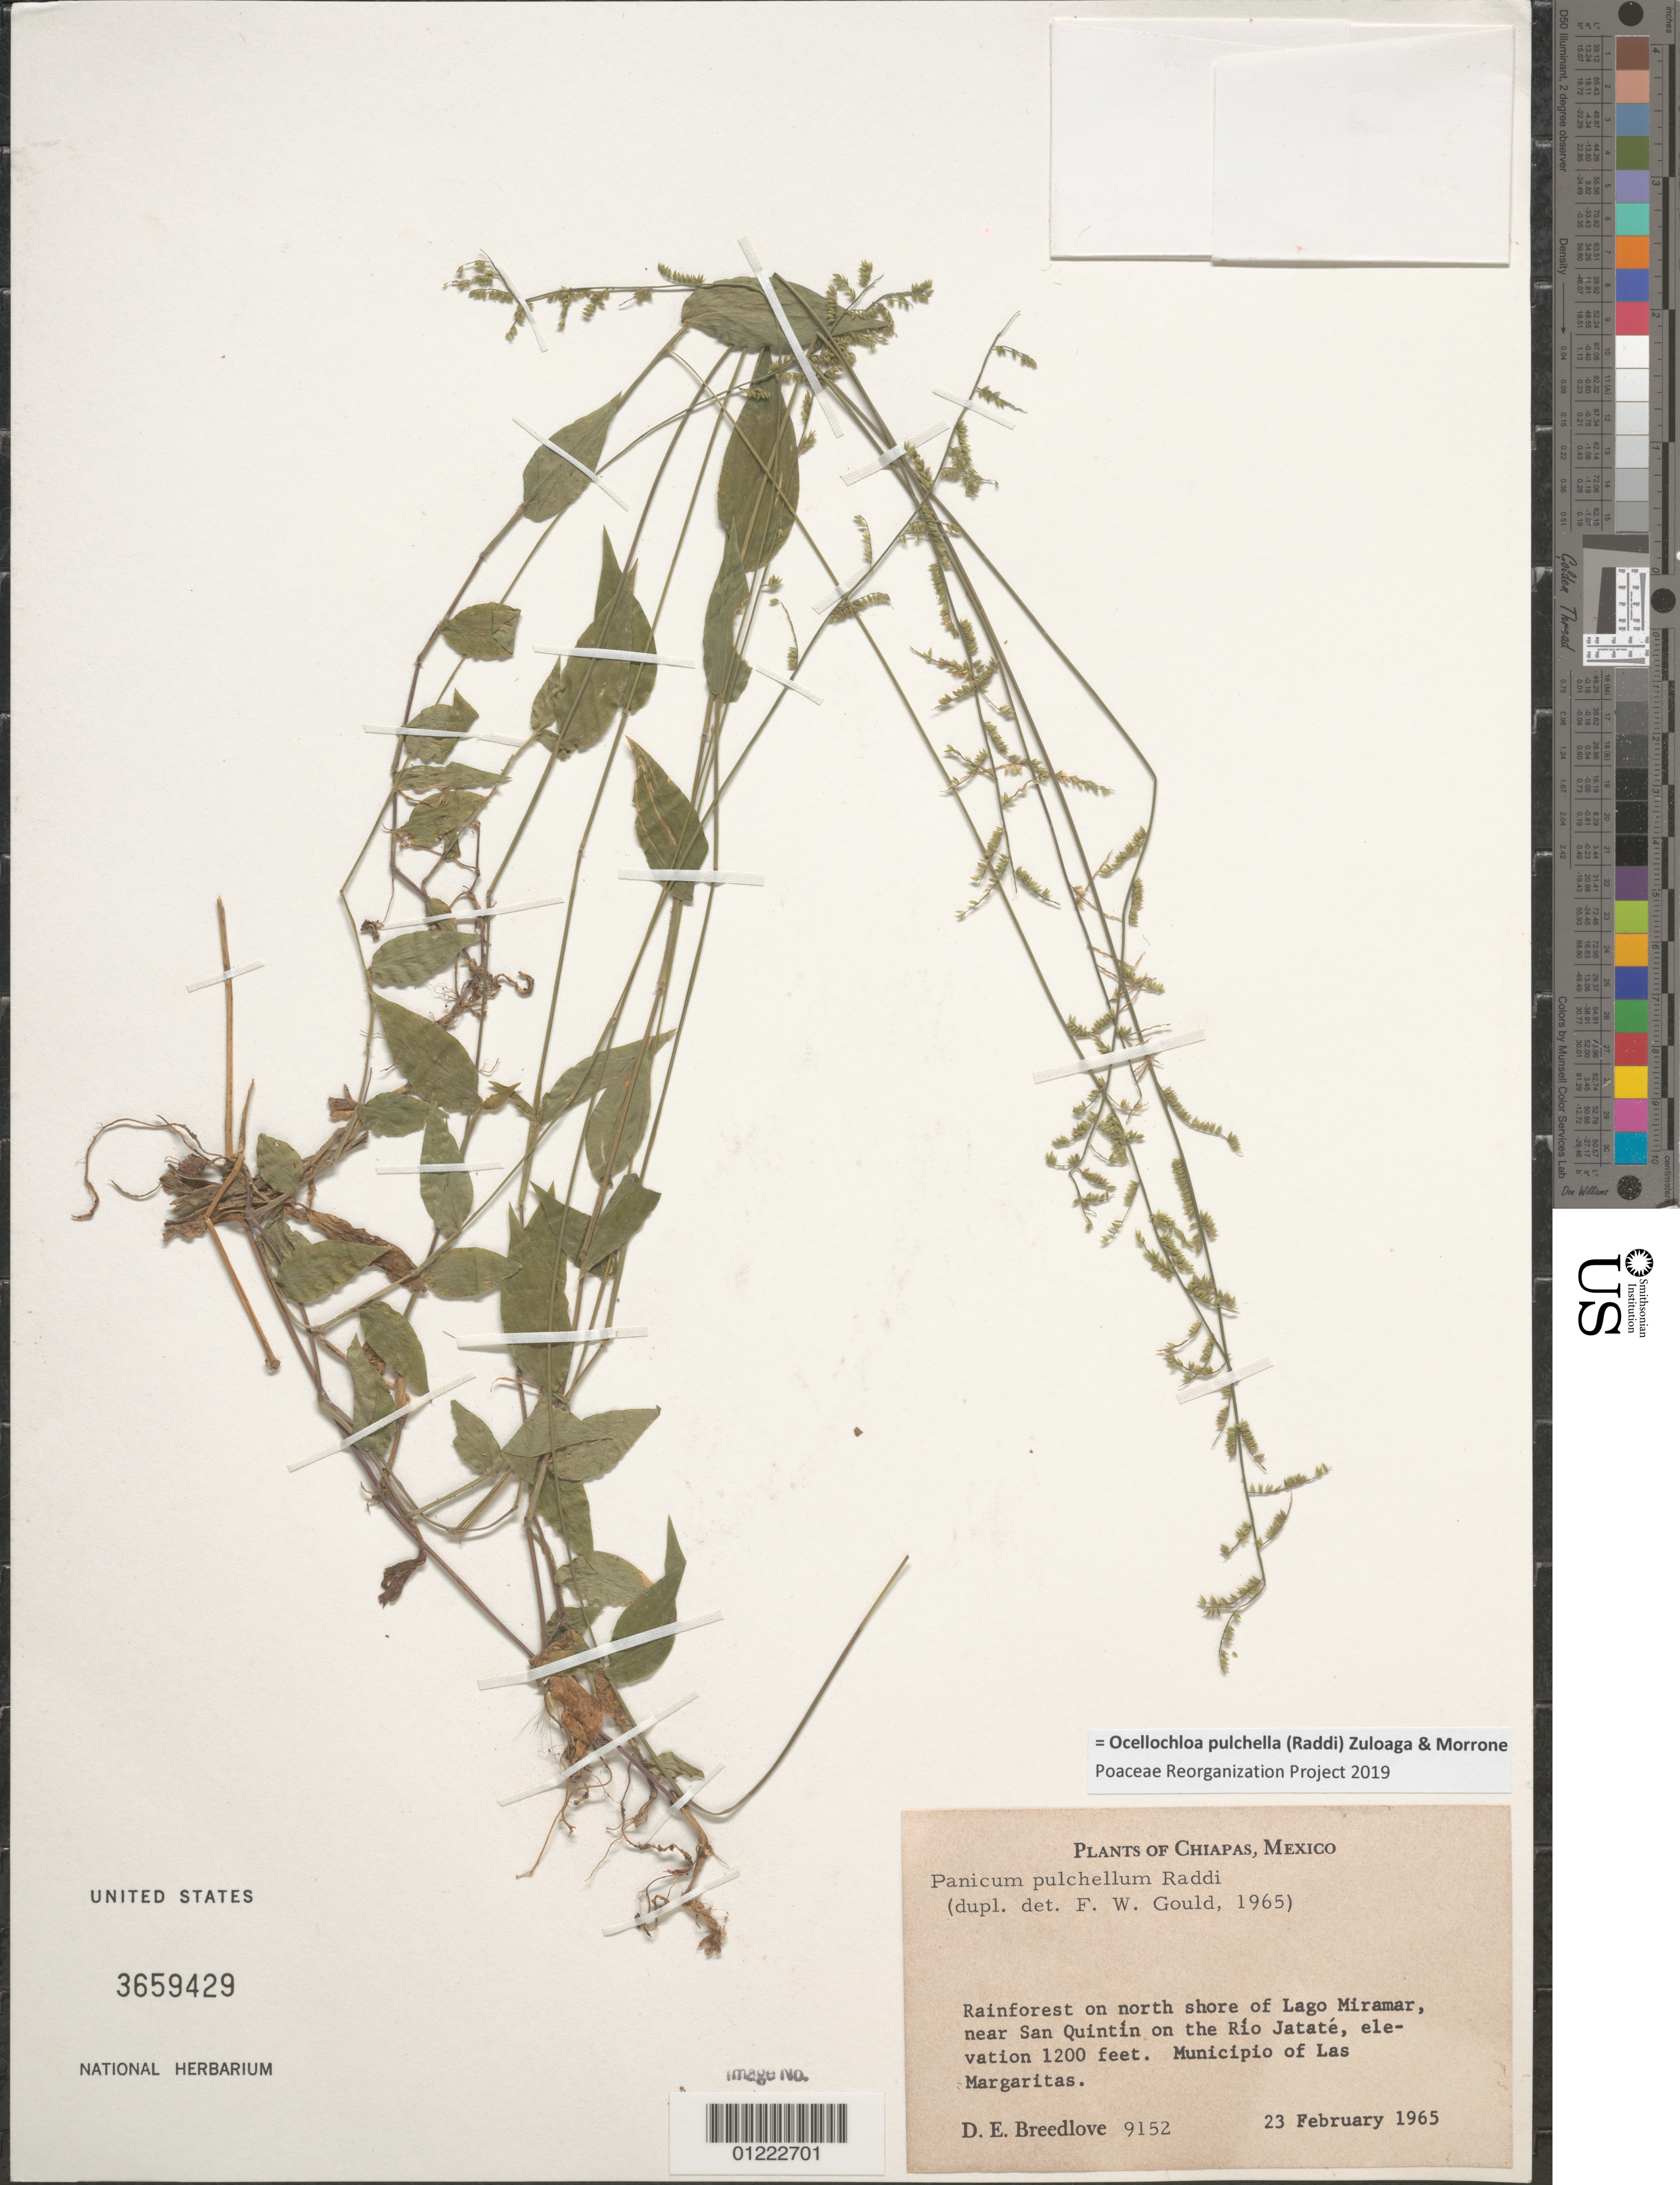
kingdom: Plantae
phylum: Tracheophyta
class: Liliopsida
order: Poales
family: Poaceae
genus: Panicum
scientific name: Panicum pulchellum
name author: Raddi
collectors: D. E. Breedlove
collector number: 9152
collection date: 1965-02-23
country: Mexico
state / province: Chiapas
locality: Rainforest on north shore of Lago Miramar, near San Quintín on the Río Jataté, Municipio of Las Margaritas.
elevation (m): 366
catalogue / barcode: US 3659429